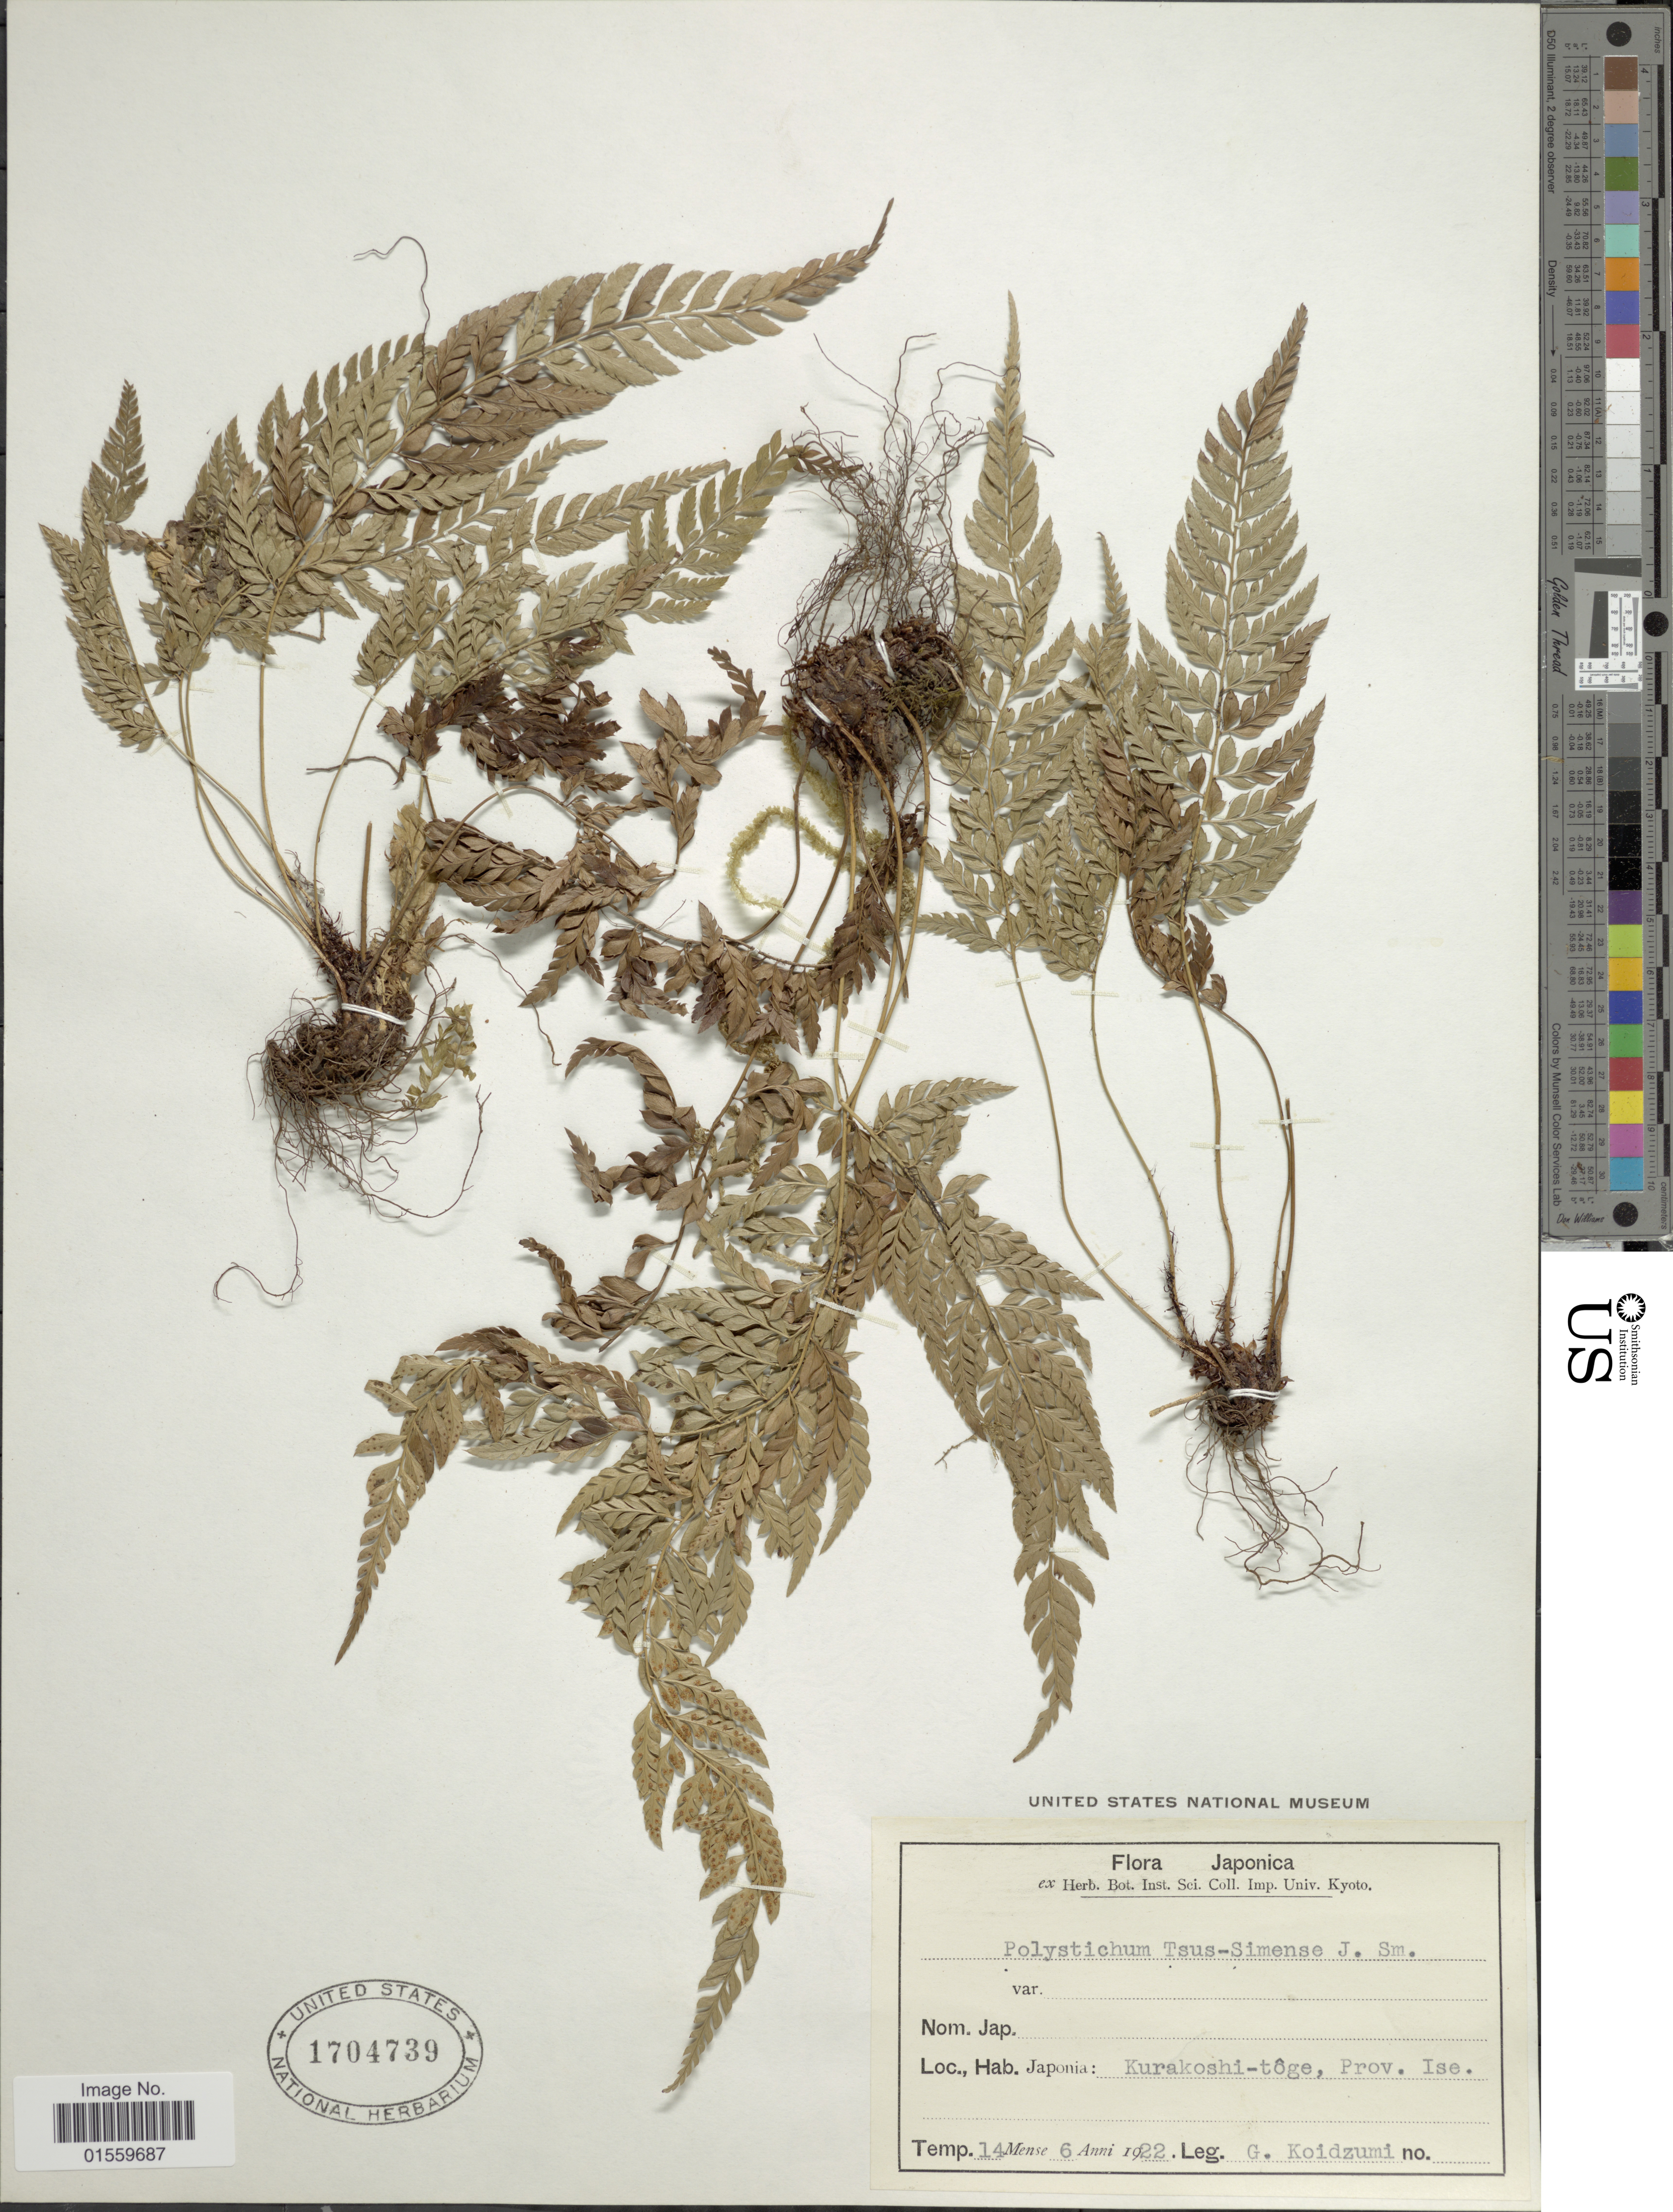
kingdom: Plantae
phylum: Tracheophyta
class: Polypodiopsida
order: Polypodiales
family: Dryopteridaceae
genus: Polystichum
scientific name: Polystichum tsus-simense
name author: (Hook.) J. Sm.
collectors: G. Koidzumi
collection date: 1922-06-14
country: Japan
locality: Japonica, Loc., Hab. Japonia: Kurakoshi-toge, Prov. Ise.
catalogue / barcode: US 1704739